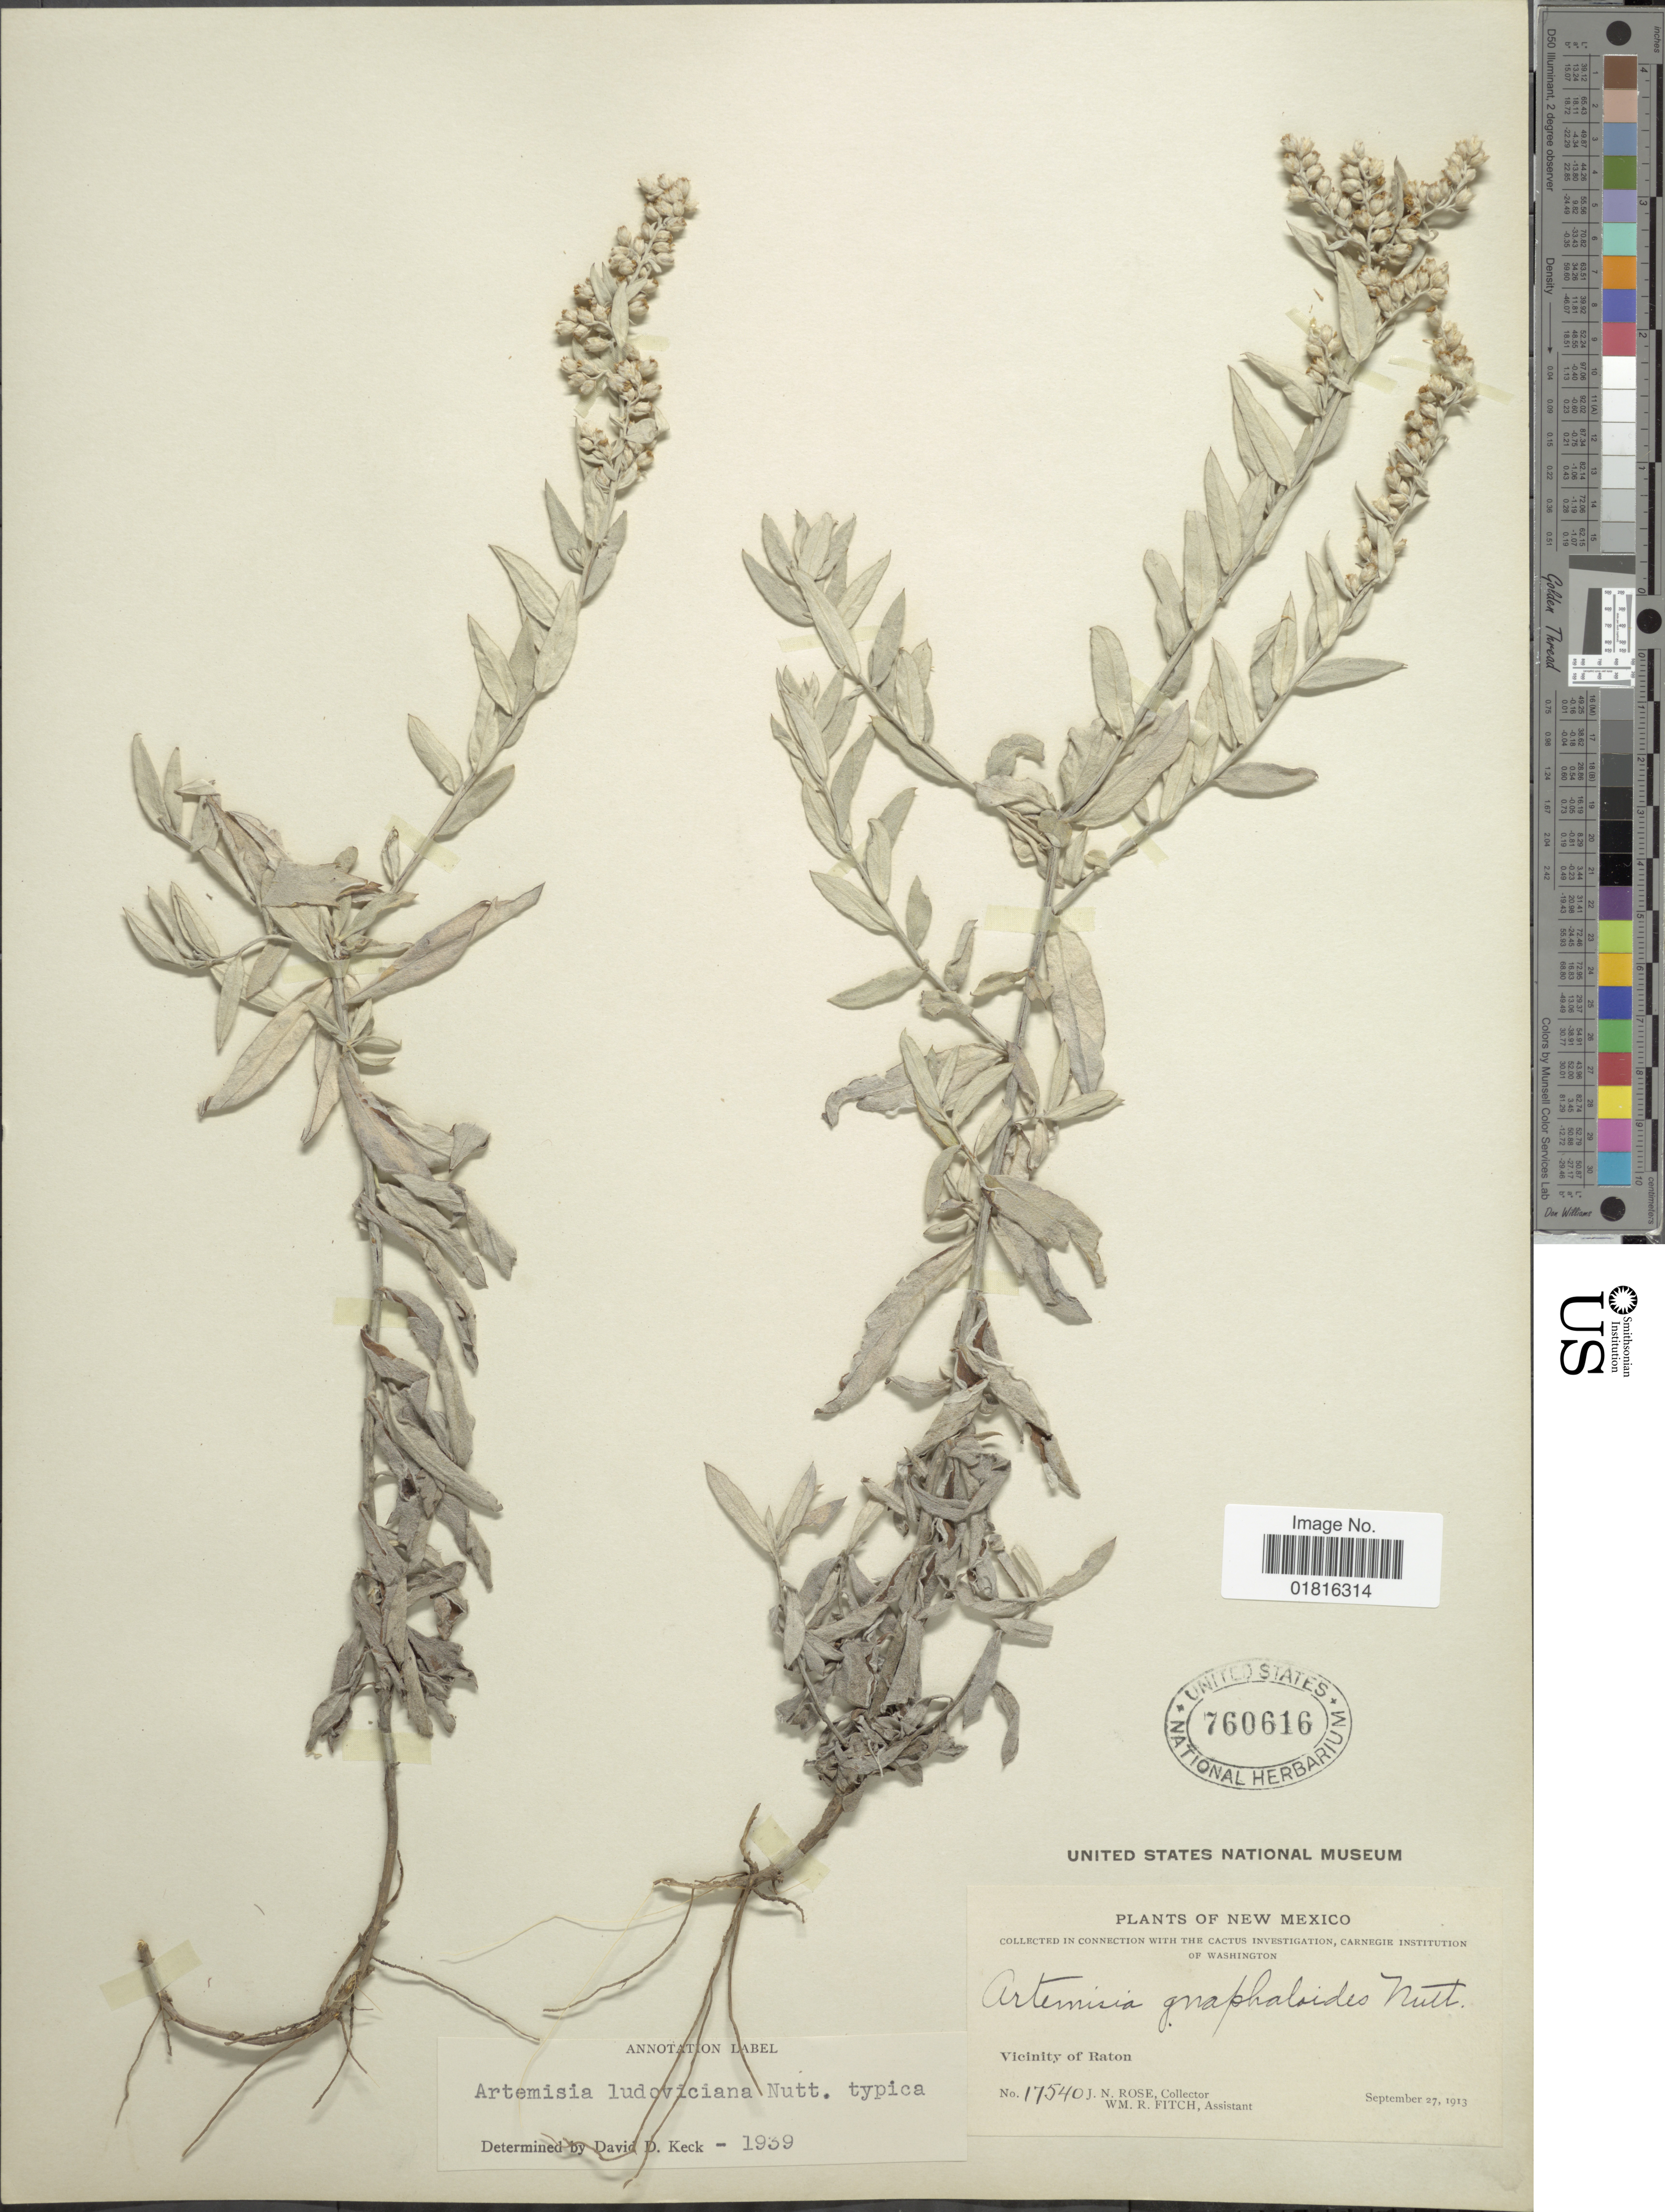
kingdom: Plantae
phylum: Tracheophyta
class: Magnoliopsida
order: Asterales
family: Asteraceae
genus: Artemisia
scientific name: Artemisia ludoviciana subsp. ludoviciana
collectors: J. N. Rose & W. R. Fitch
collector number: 17540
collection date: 1913-09-27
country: United States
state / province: New Mexico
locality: Vicinity of Raton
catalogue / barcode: US 760616